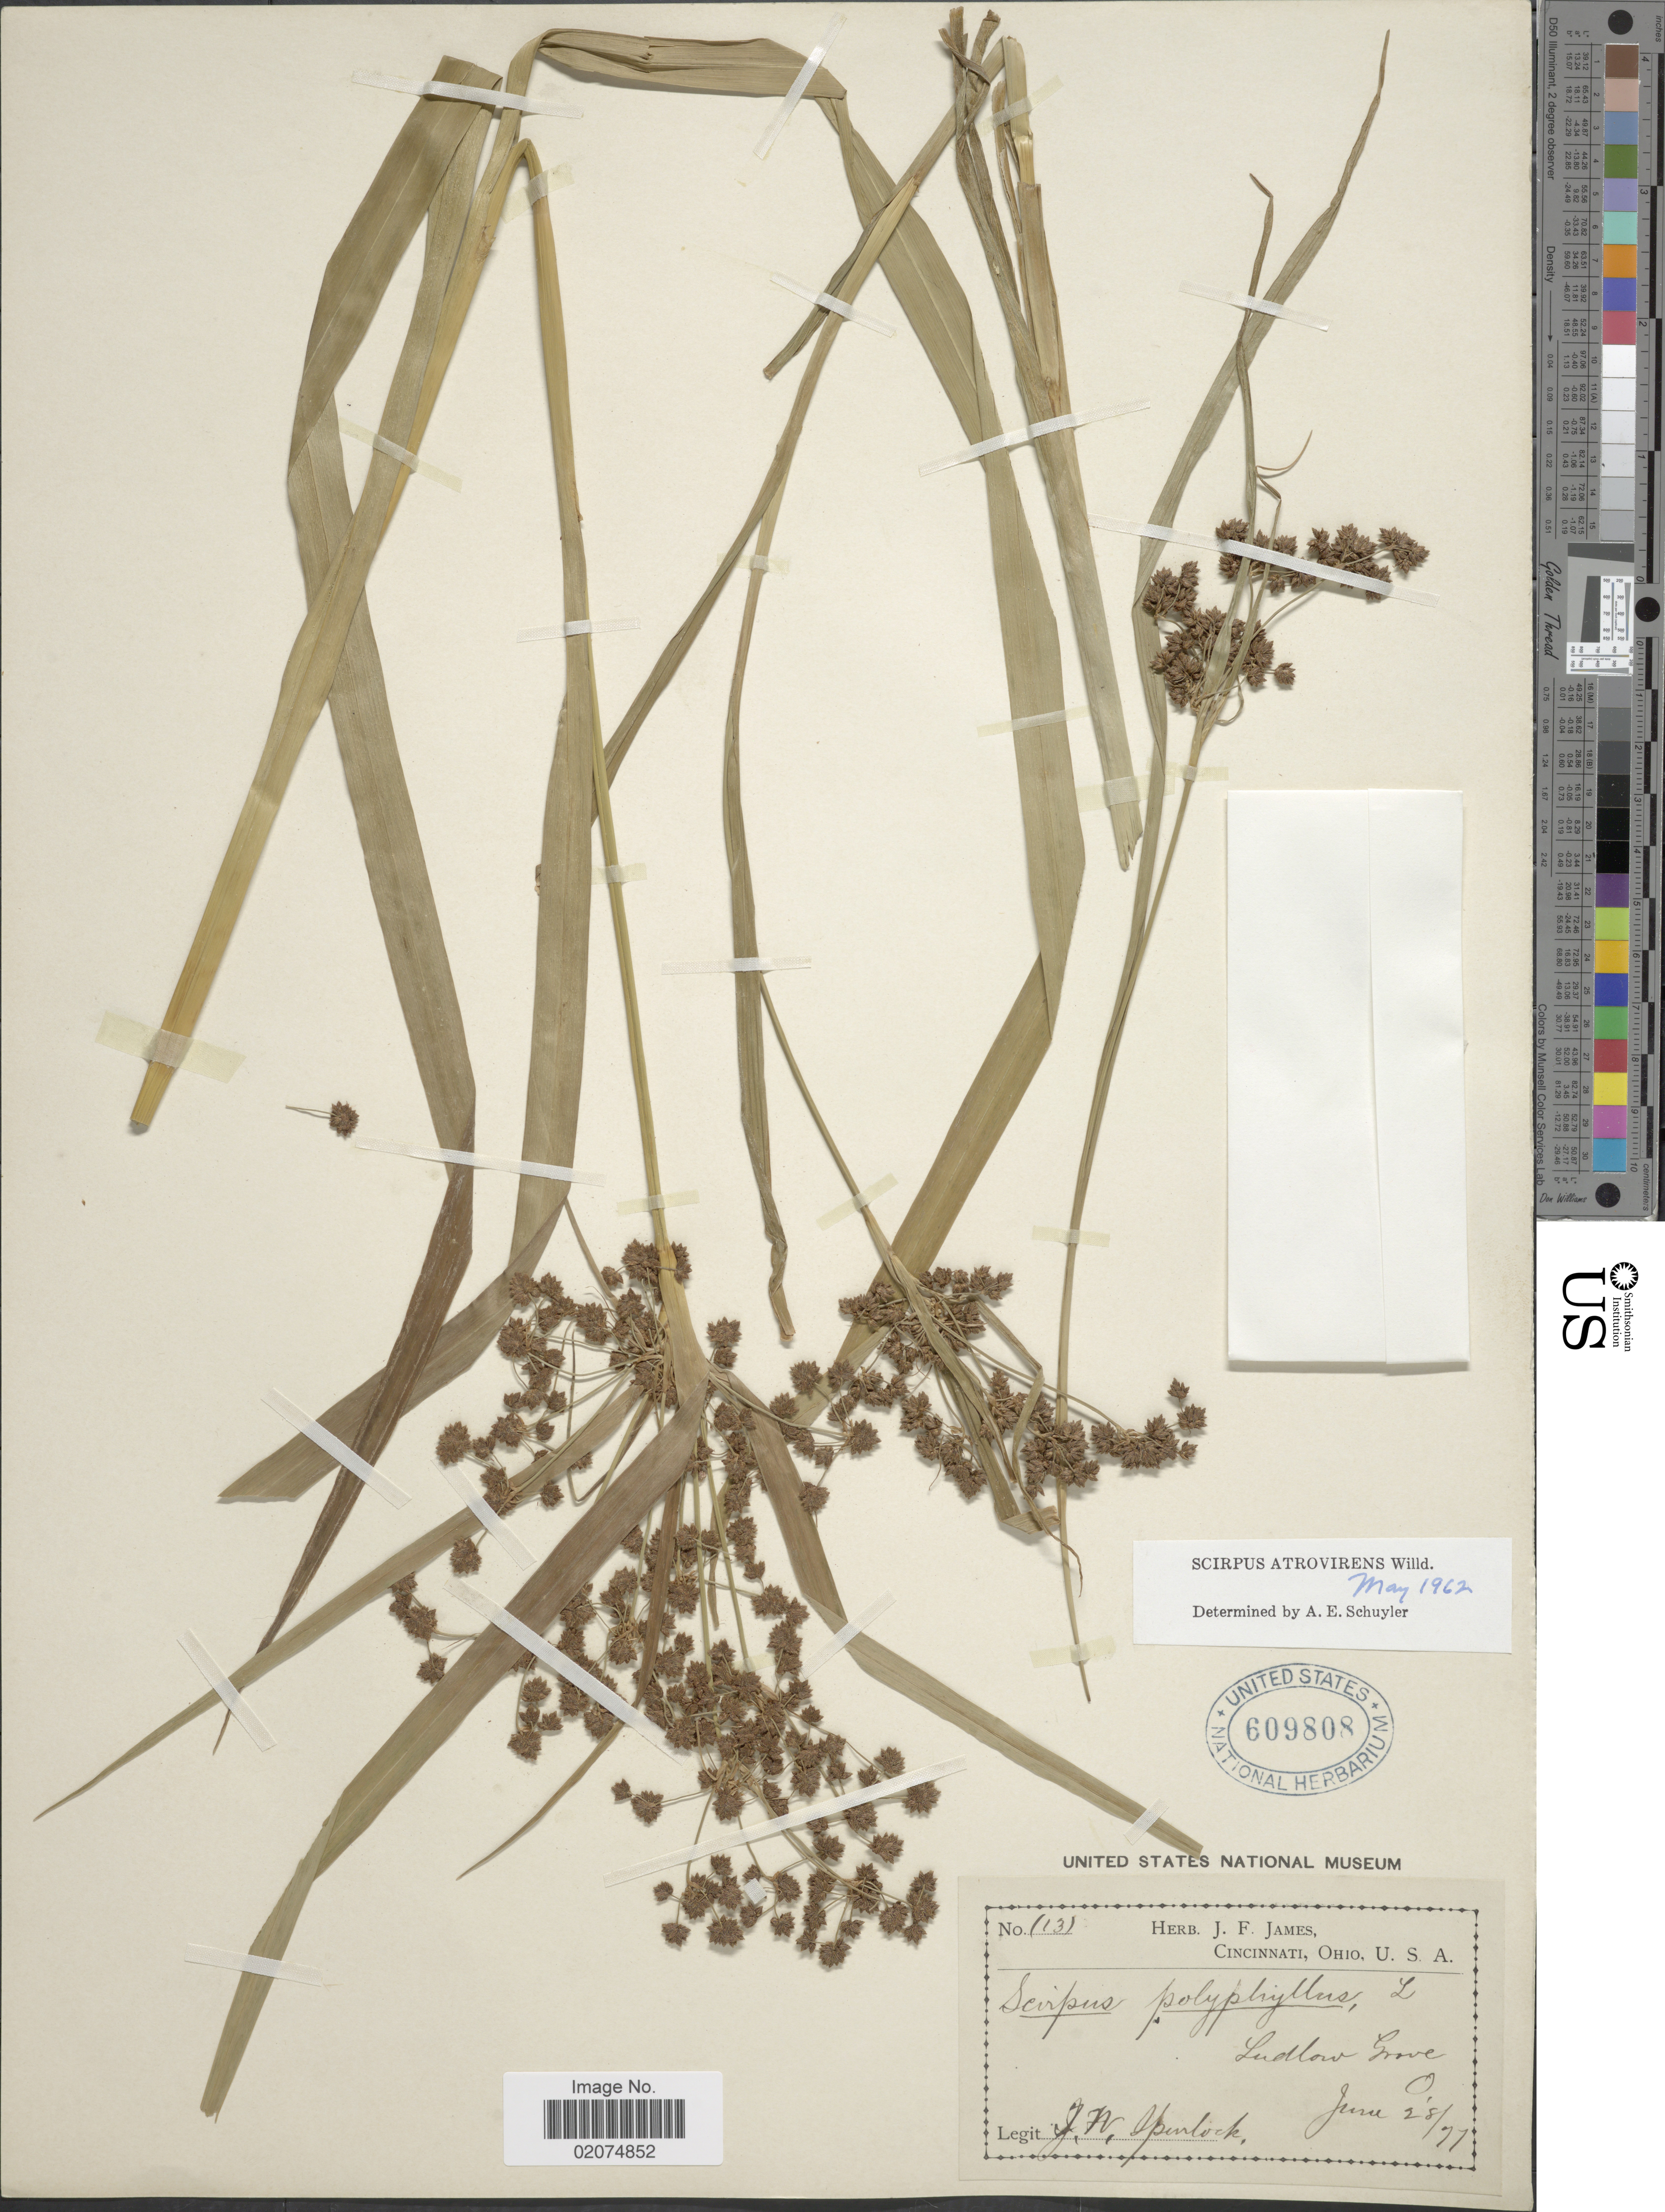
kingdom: Plantae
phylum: Tracheophyta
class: Liliopsida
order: Poales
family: Cyperaceae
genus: Scirpus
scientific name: Scirpus atrovirens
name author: Willd.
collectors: T. Spurlock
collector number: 13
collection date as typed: Transcribed d/m/y: 28/6/77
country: United States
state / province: Ohio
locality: Ludlow Grove, O.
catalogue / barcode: US 609808